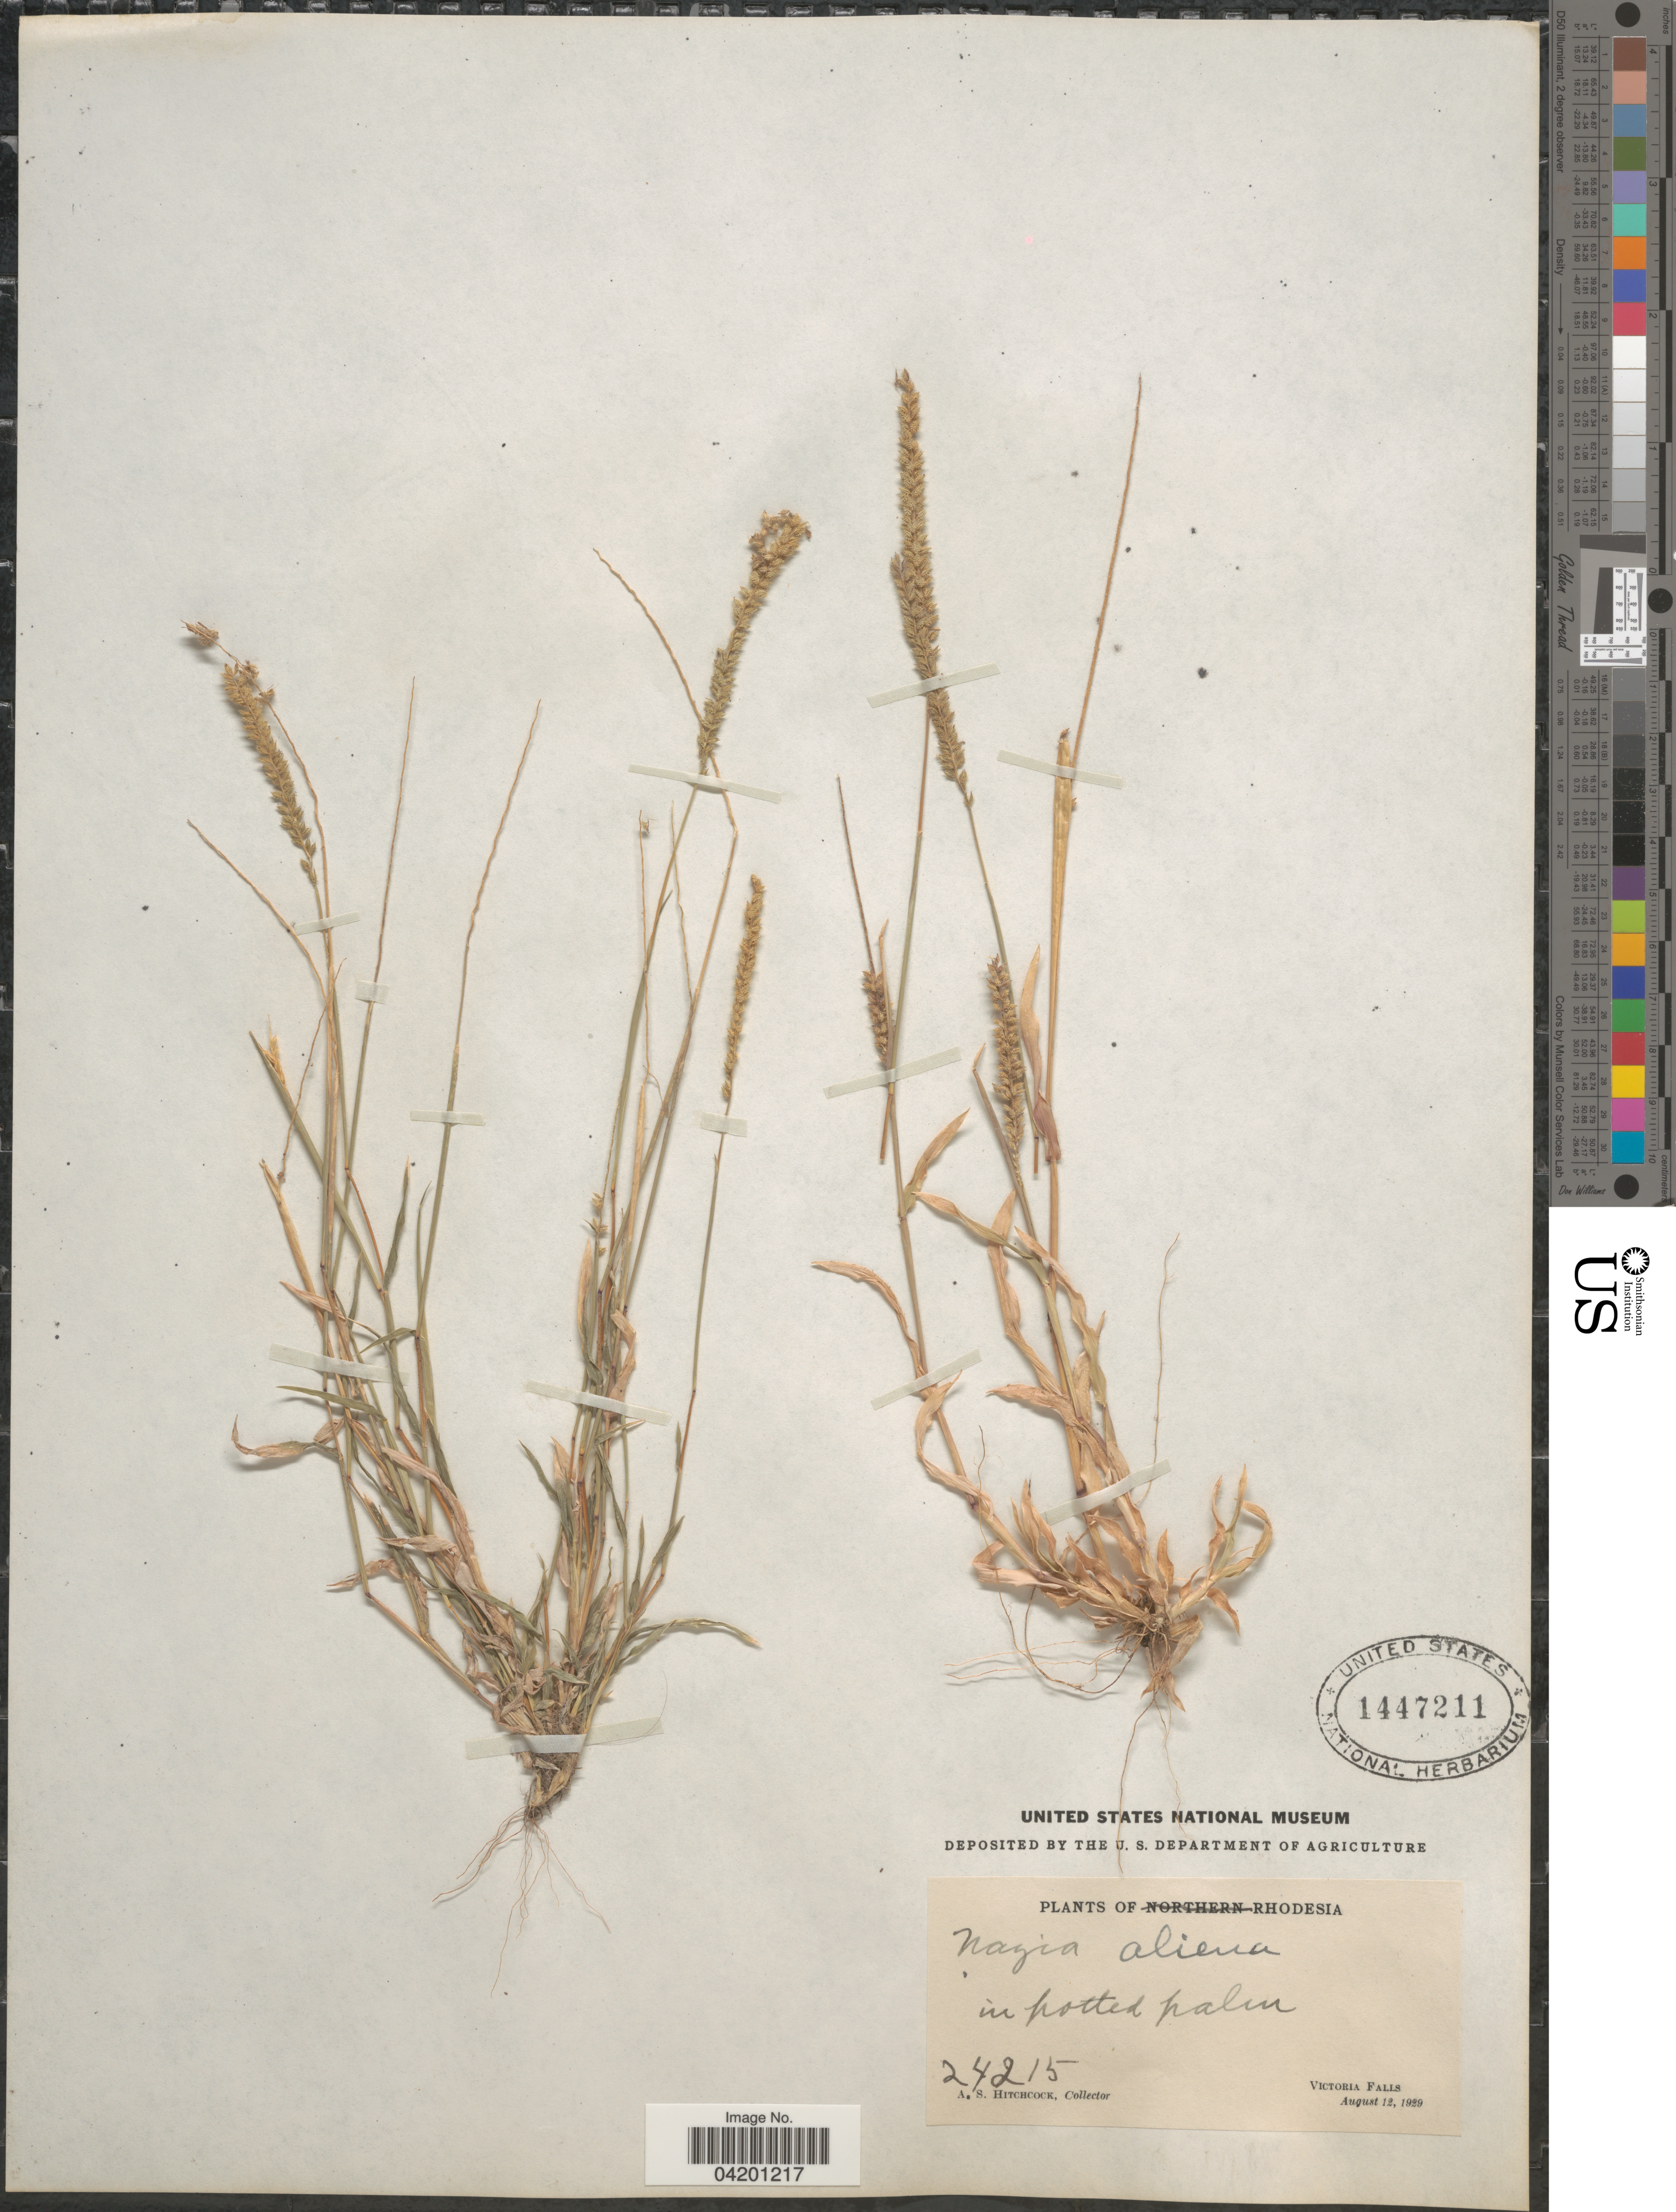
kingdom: Plantae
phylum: Tracheophyta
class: Liliopsida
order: Poales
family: Poaceae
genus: Tragus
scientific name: Tragus berteronianus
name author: Schult.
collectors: A. Hichcock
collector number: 24215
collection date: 1929-08-12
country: Zimbabwe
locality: Rhodesia. Victoria Falls.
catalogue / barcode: US 1447211